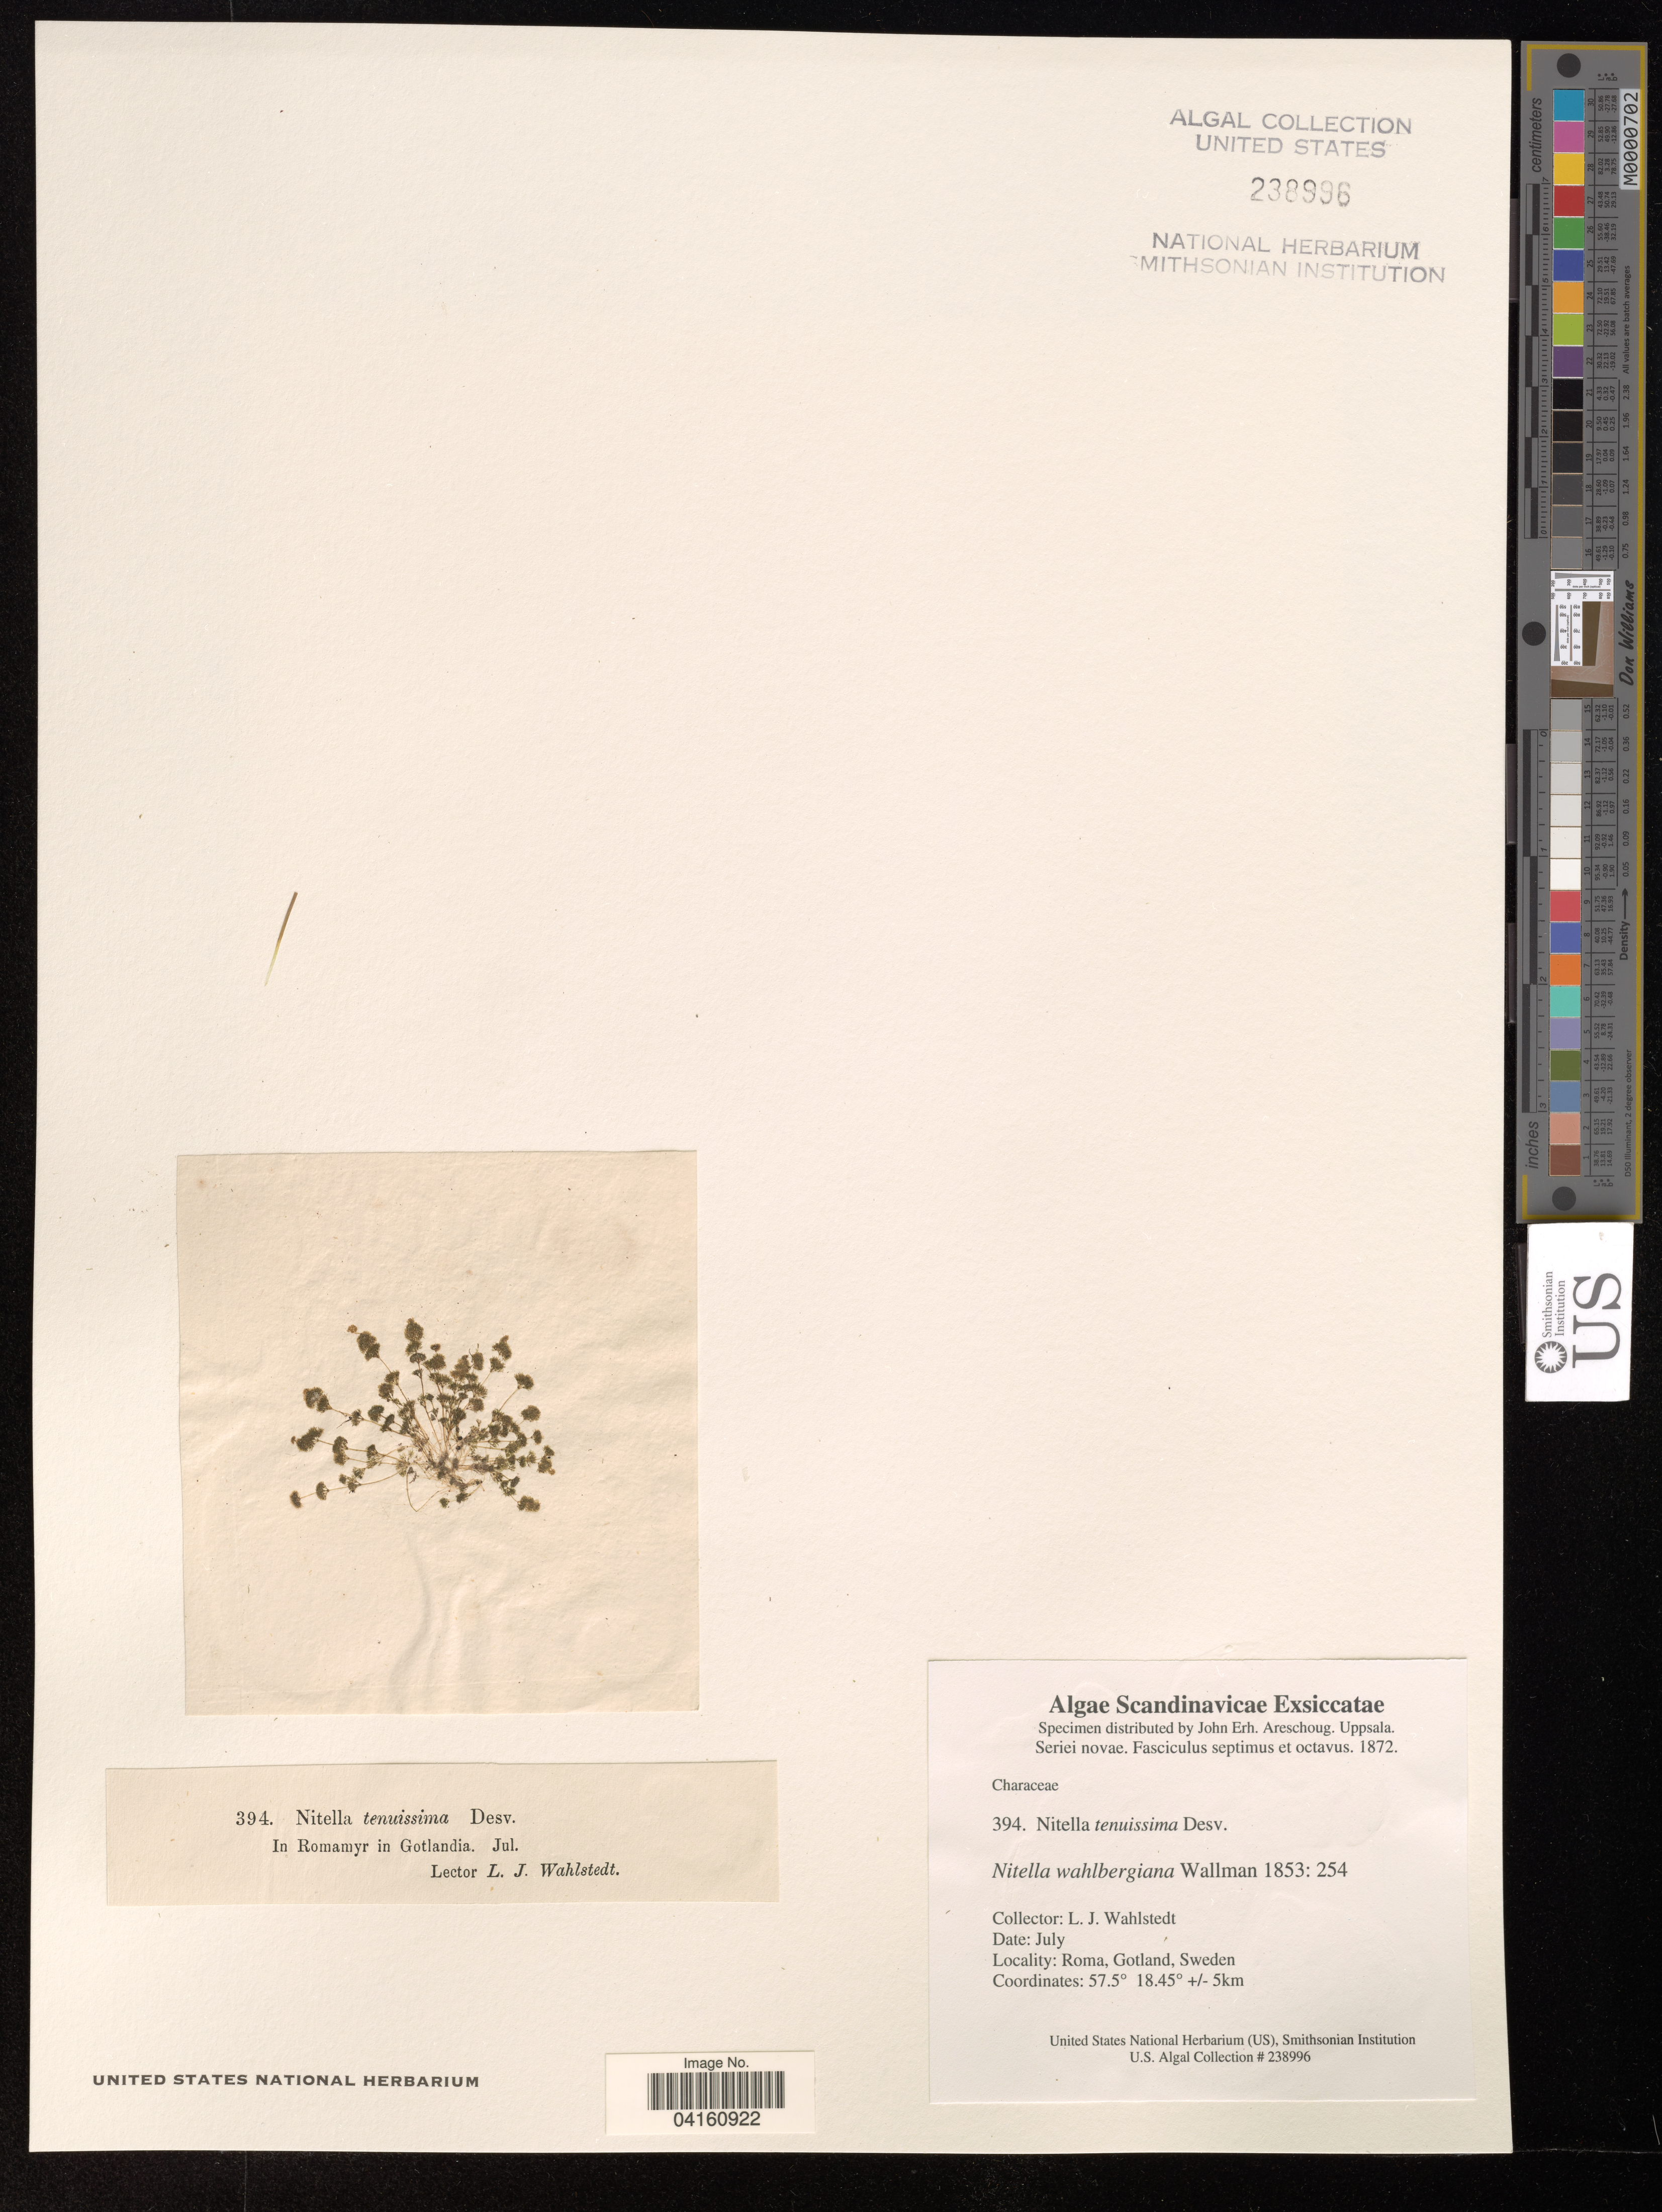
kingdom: Plantae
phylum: Charophyta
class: Charophyceae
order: Charales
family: Characeae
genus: Nitella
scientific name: Nitella wahlbergiana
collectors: L. J. Wahlstedt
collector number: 394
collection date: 1872-07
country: Sweden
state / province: Gotland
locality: Roma, Gotland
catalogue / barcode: US 238996